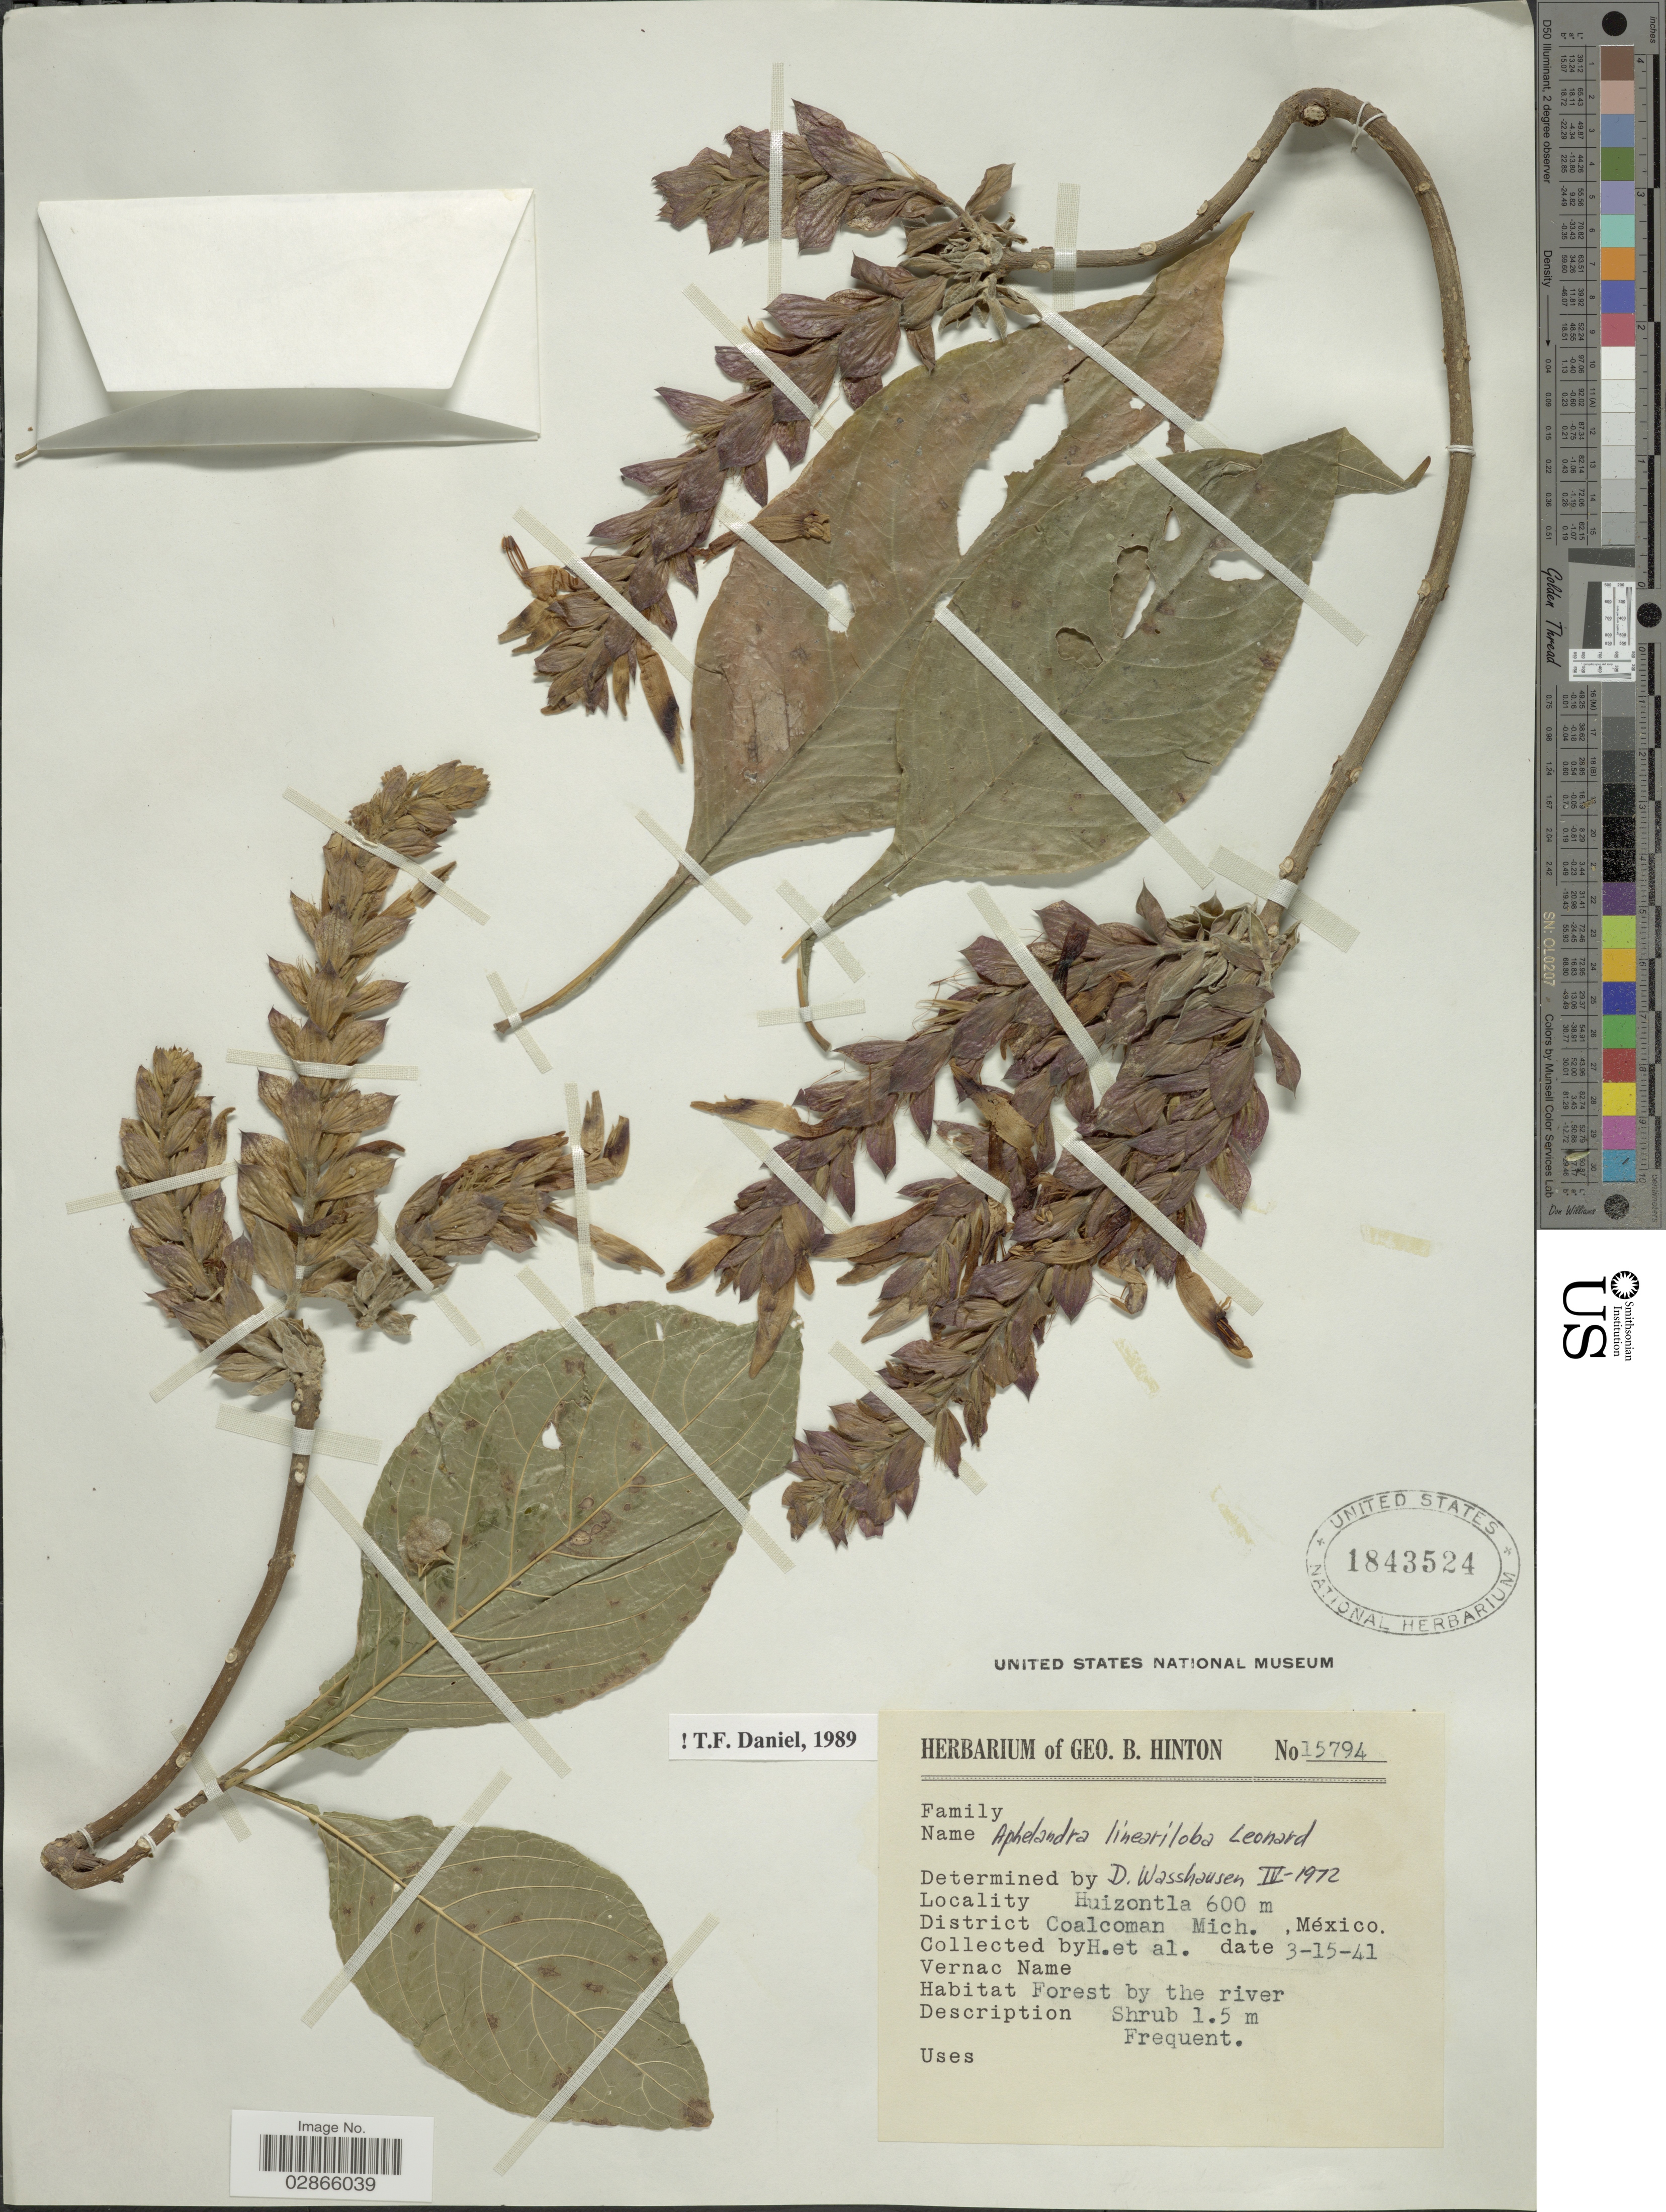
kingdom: Plantae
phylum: Tracheophyta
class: Magnoliopsida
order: Lamiales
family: Acanthaceae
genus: Aphelandra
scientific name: Aphelandra lineariloba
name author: Leonard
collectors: G. B. Hinton & et al.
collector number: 15794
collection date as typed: Transcribed d/m/y: 15/3/41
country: Mexico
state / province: Michoacán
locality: Huizontla. District Coalcoman. Mich.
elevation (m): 600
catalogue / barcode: US 1843524